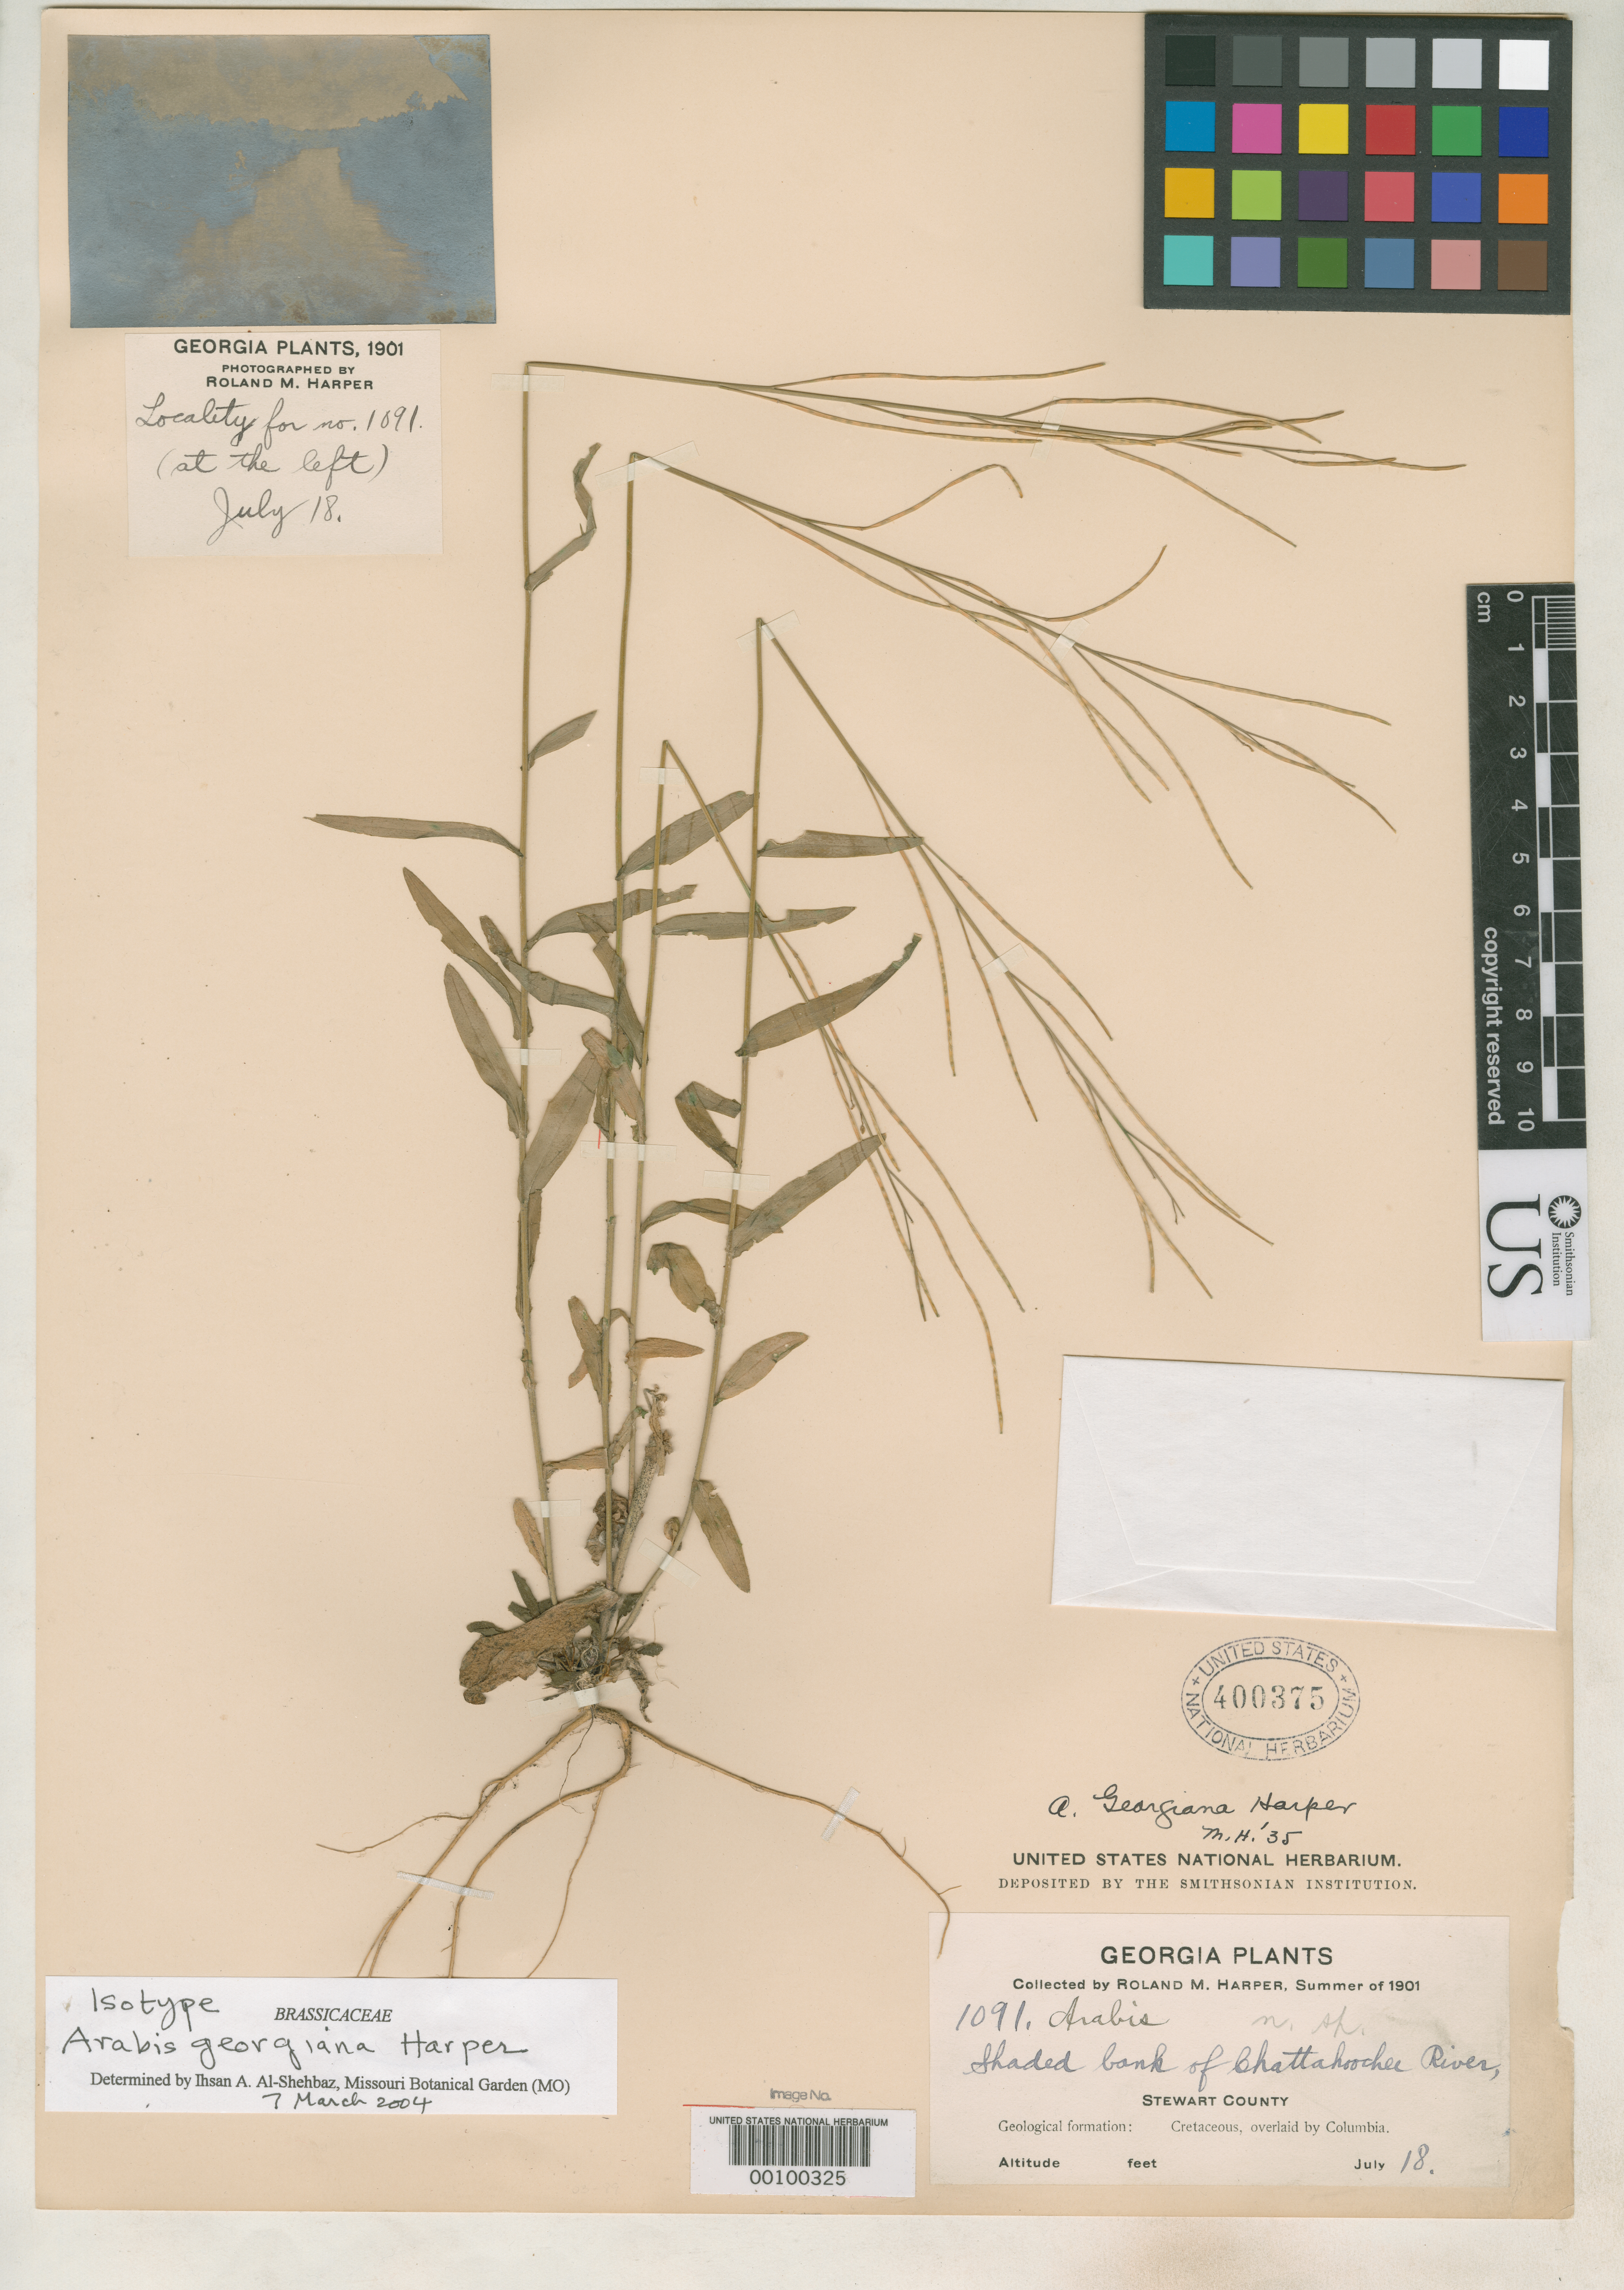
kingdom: Plantae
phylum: Tracheophyta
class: Magnoliopsida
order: Brassicales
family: Brassicaceae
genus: Arabis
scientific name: Arabis georgiana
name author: R.M. Harper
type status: Isotype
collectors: R. M. Harper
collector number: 1091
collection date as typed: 18 Jul 1901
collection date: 1901-07-18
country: United States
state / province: Georgia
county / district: Stewart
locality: Shaded bank of Chattahochee River.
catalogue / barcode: US 400375